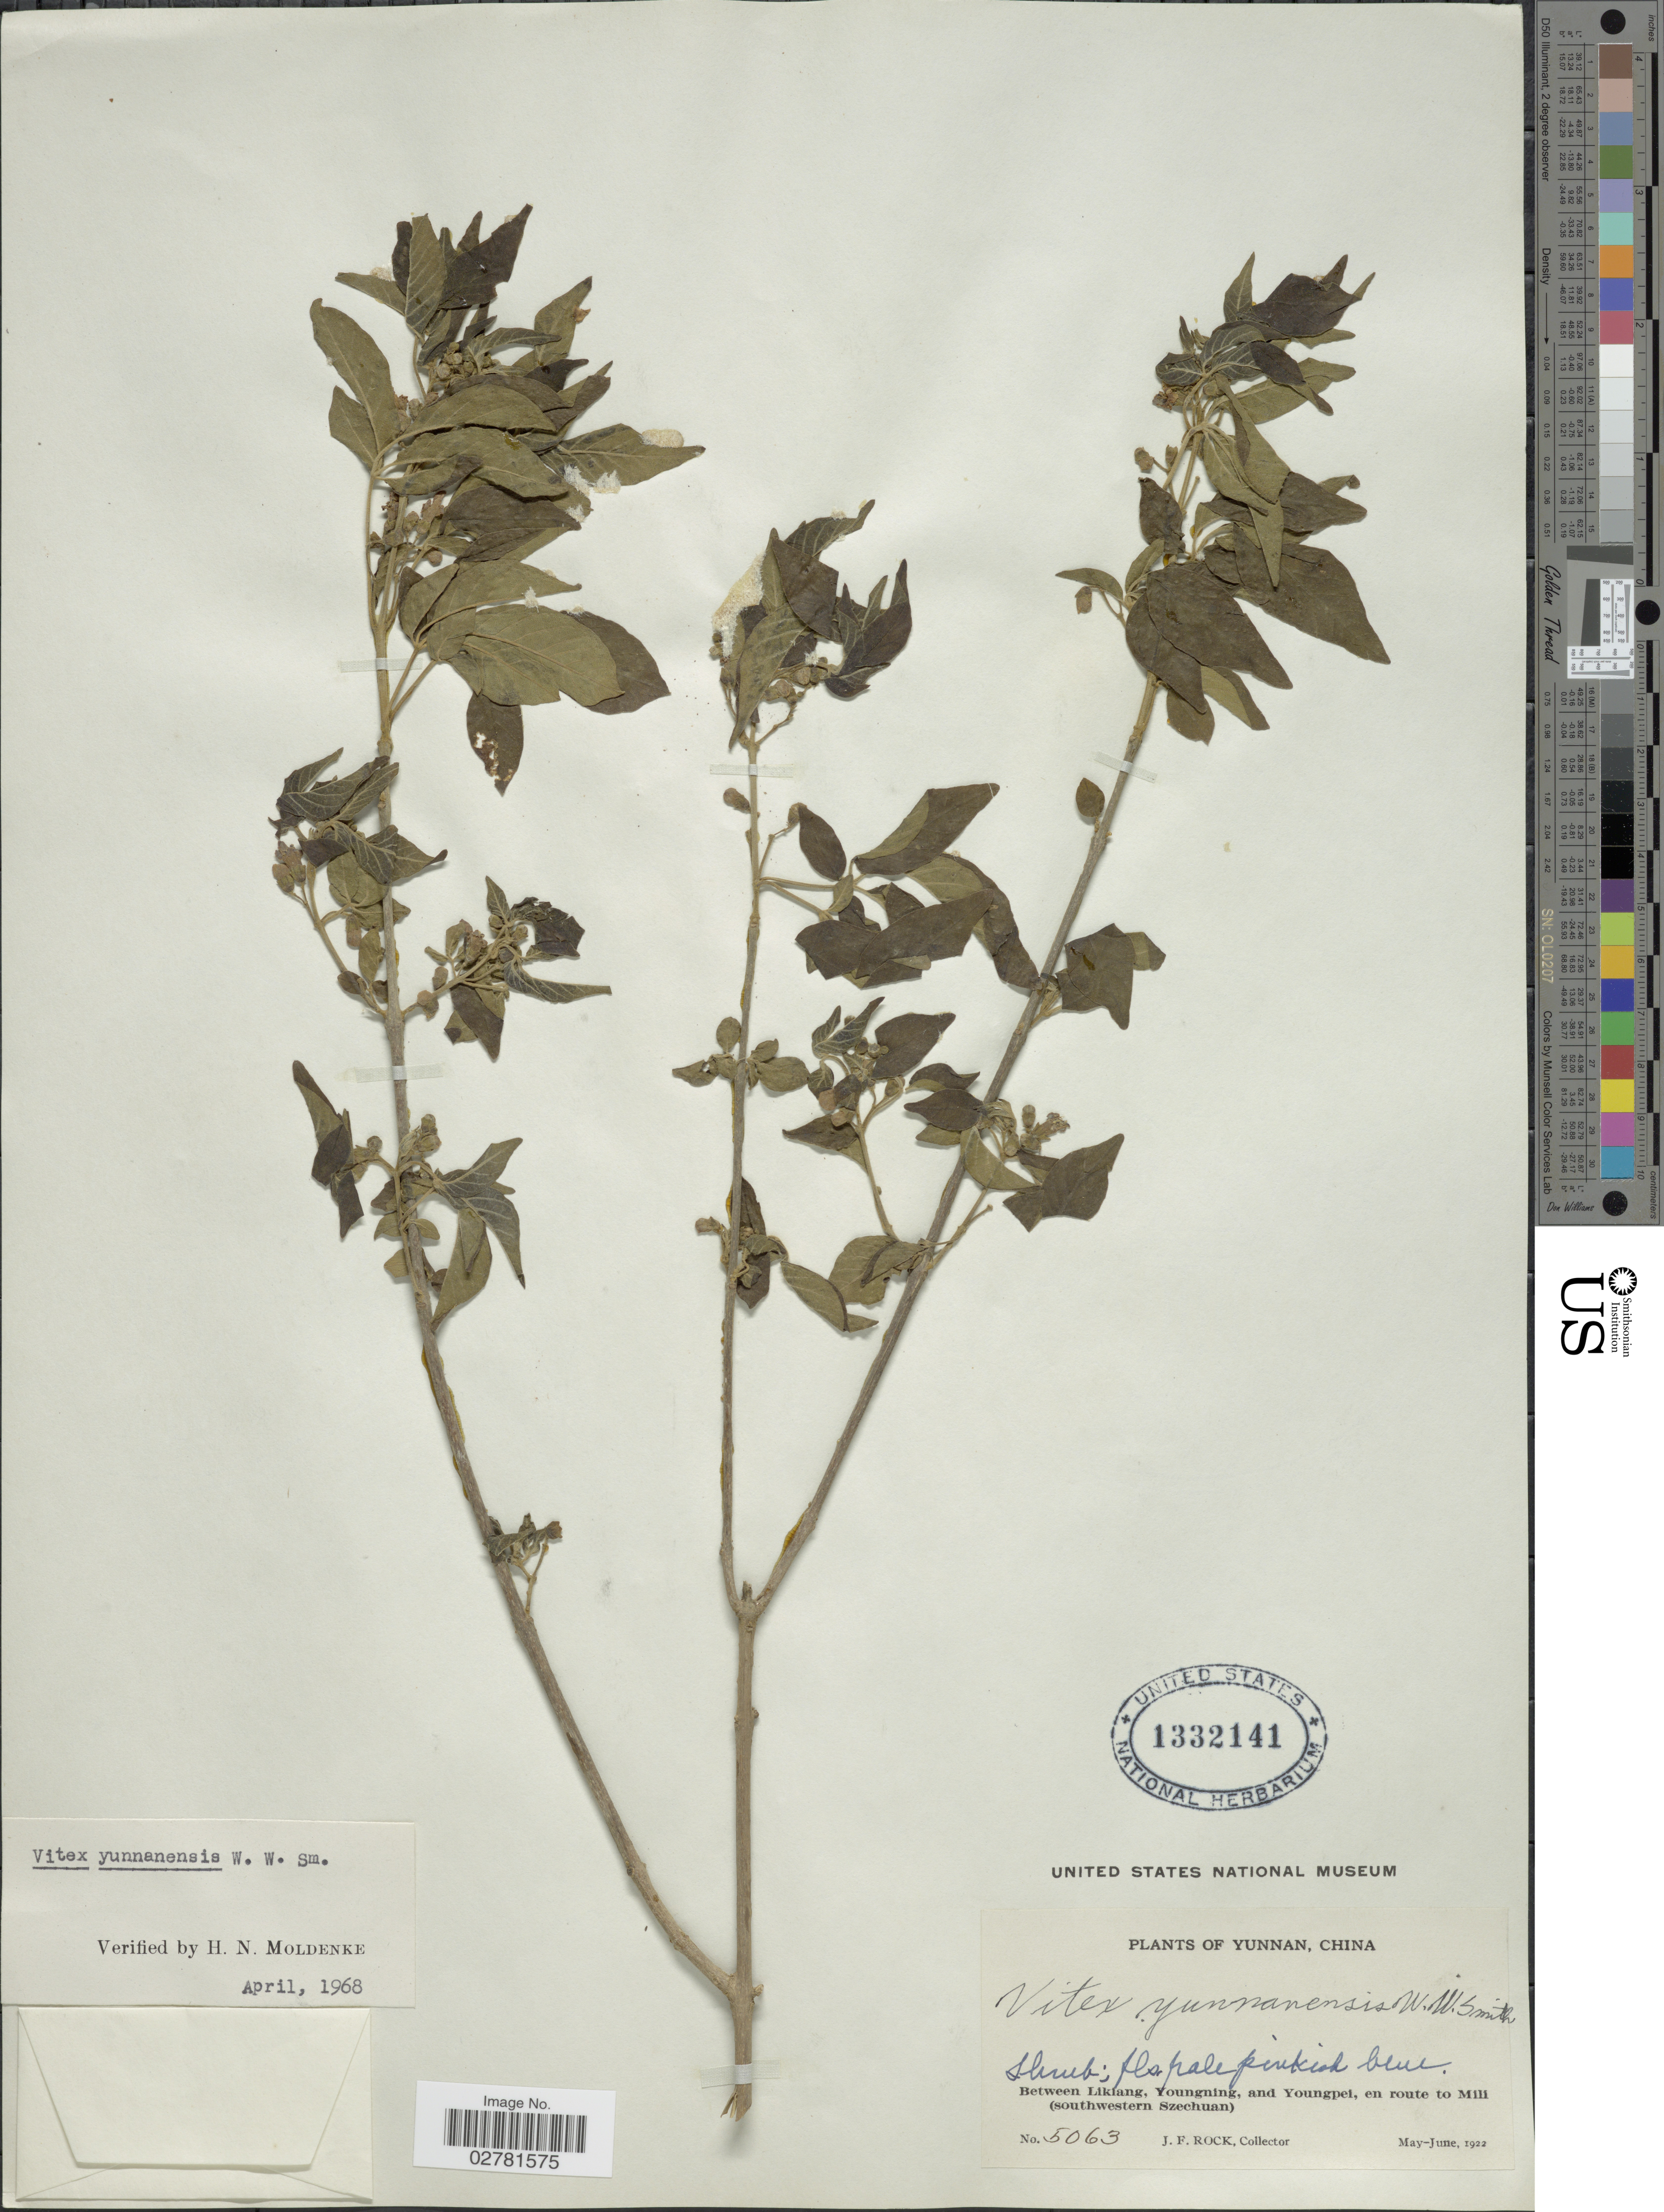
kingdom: Plantae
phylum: Tracheophyta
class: Magnoliopsida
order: Lamiales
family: Lamiaceae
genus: Vitex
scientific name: Vitex yunnanensis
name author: W.W. Sm.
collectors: J. Rock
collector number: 5063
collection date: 1922-05/1922-06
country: China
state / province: Yunnan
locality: Between Likiang, Youngning, and Youngpei, en route to Mili (southwestern Szechuan).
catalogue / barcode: US 1332141